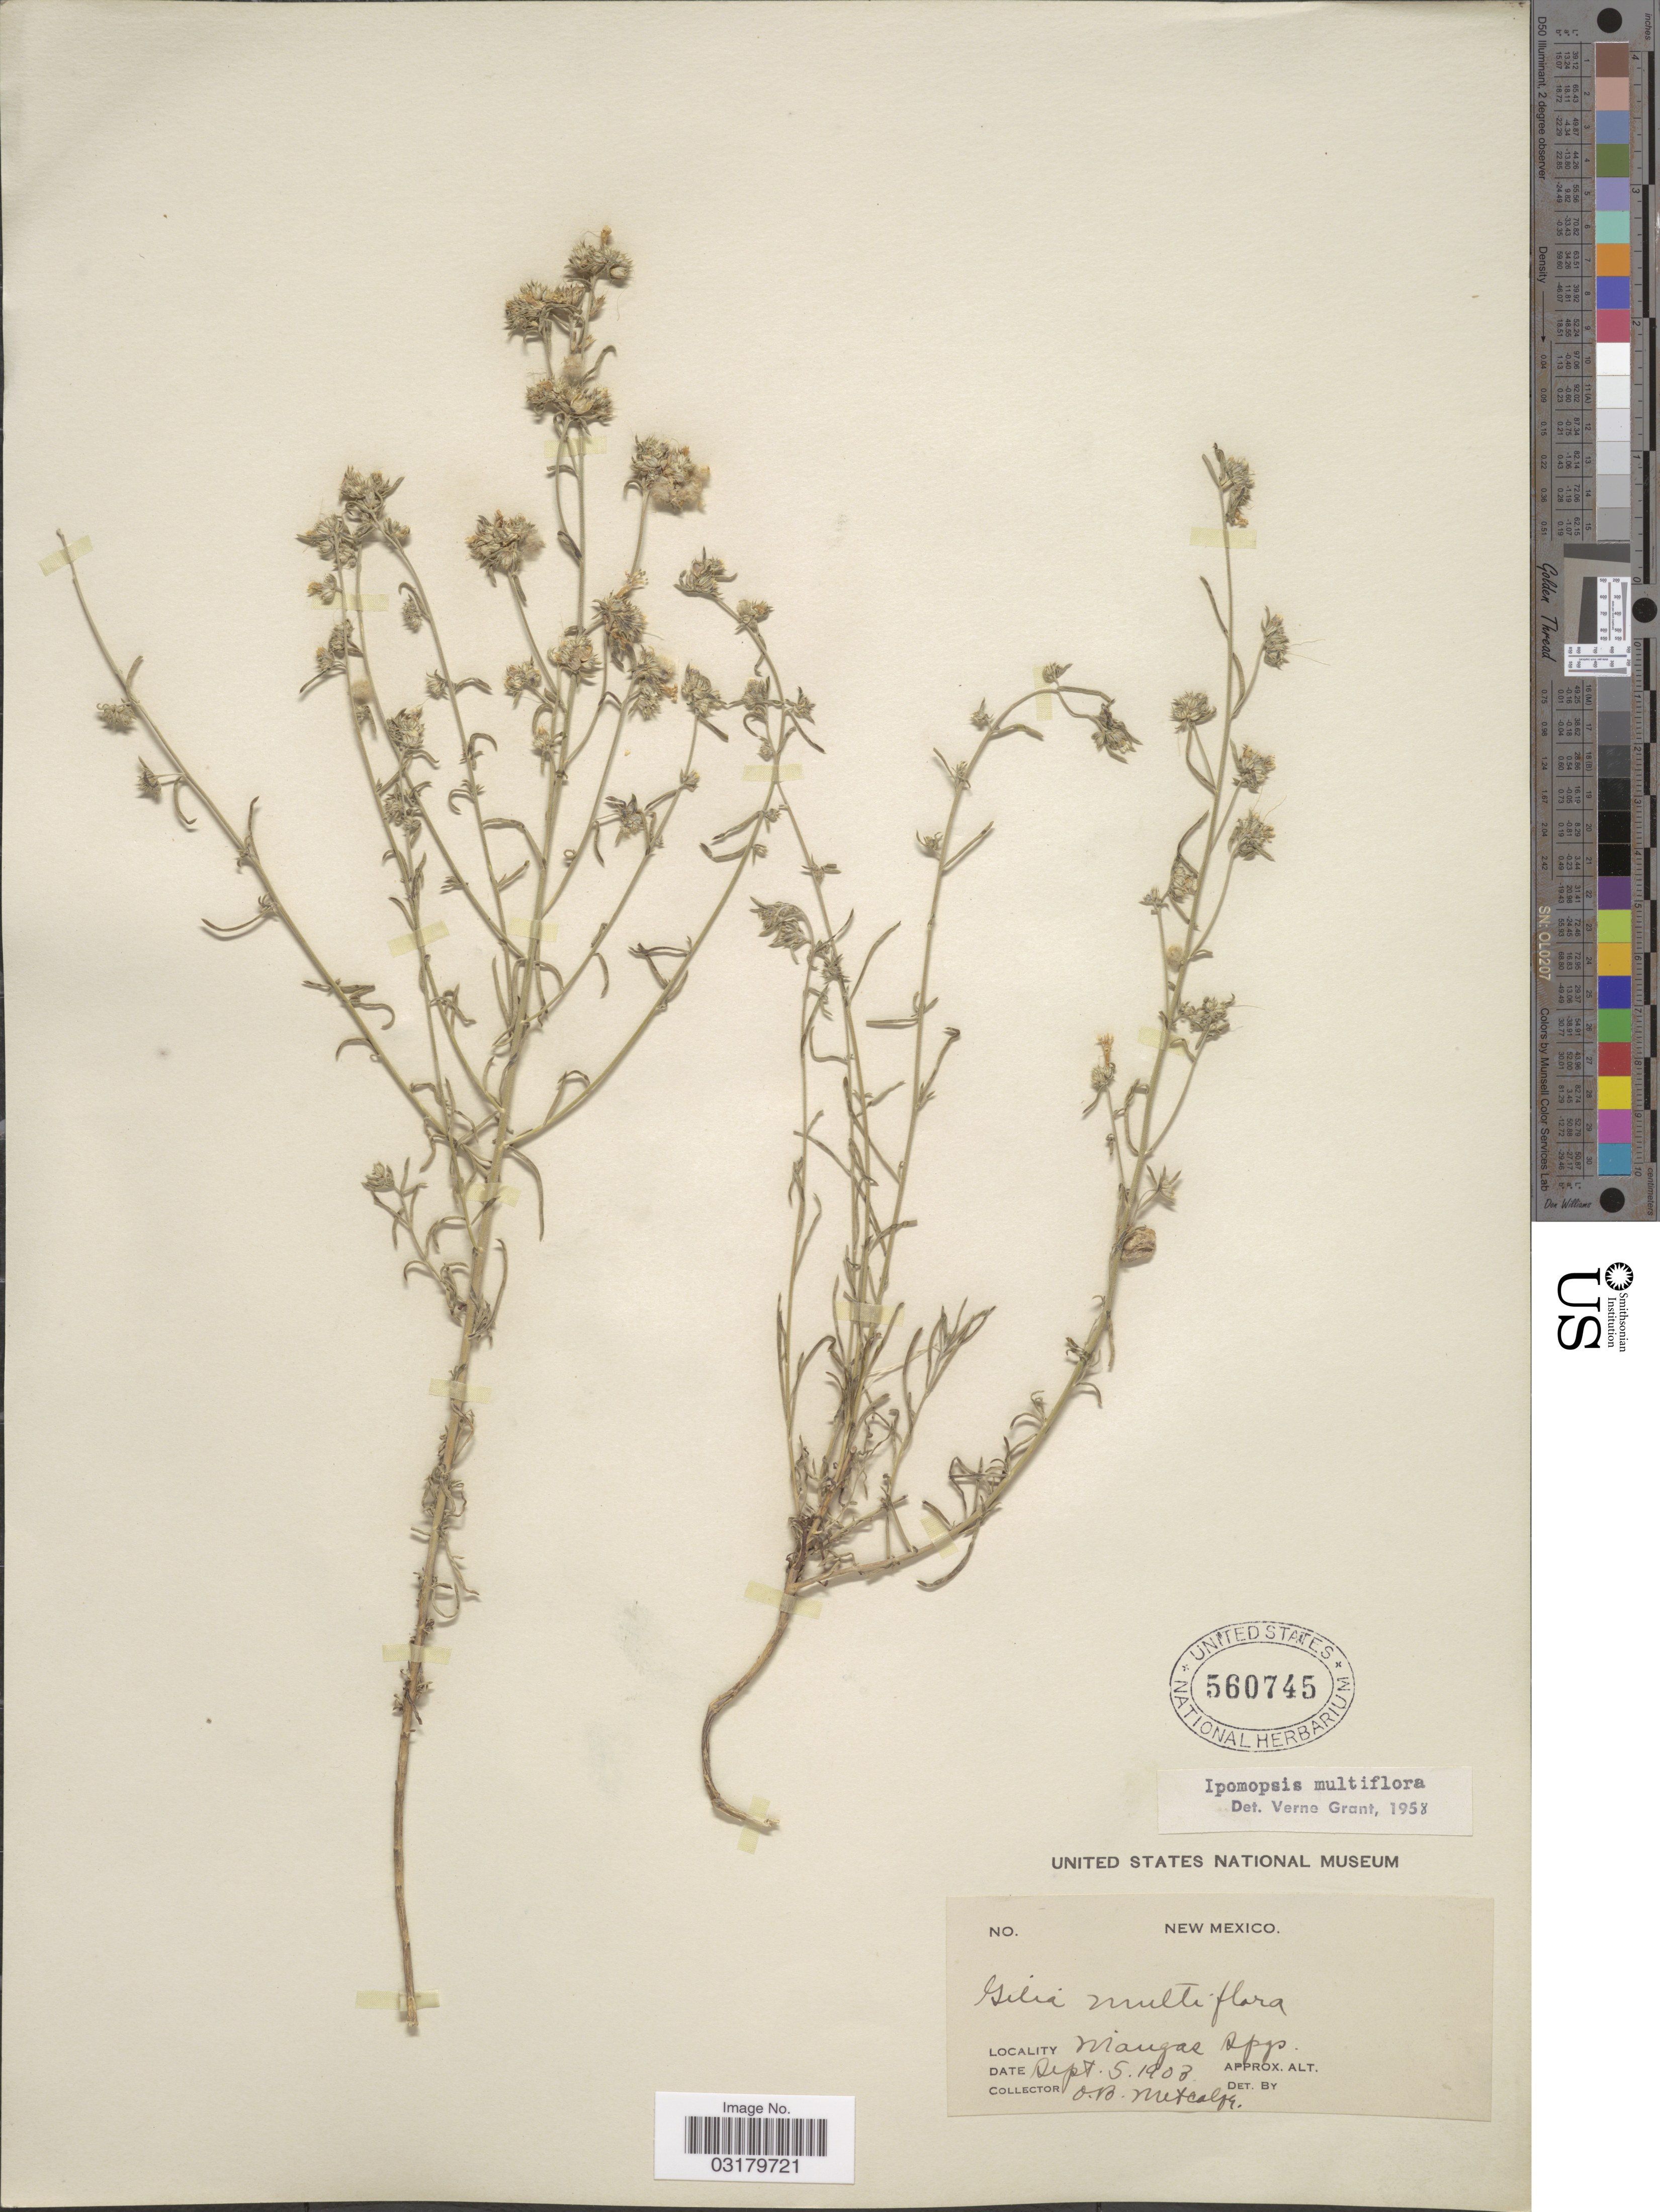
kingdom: Plantae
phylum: Tracheophyta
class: Magnoliopsida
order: Ericales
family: Polemoniaceae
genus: Ipomopsis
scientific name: Ipomopsis multiflora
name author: (Nutt.) V.E. Grant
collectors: O. B. Metcalfe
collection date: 1903-09-05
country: United States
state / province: New Mexico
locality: Mangas spgs.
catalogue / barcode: US 560745